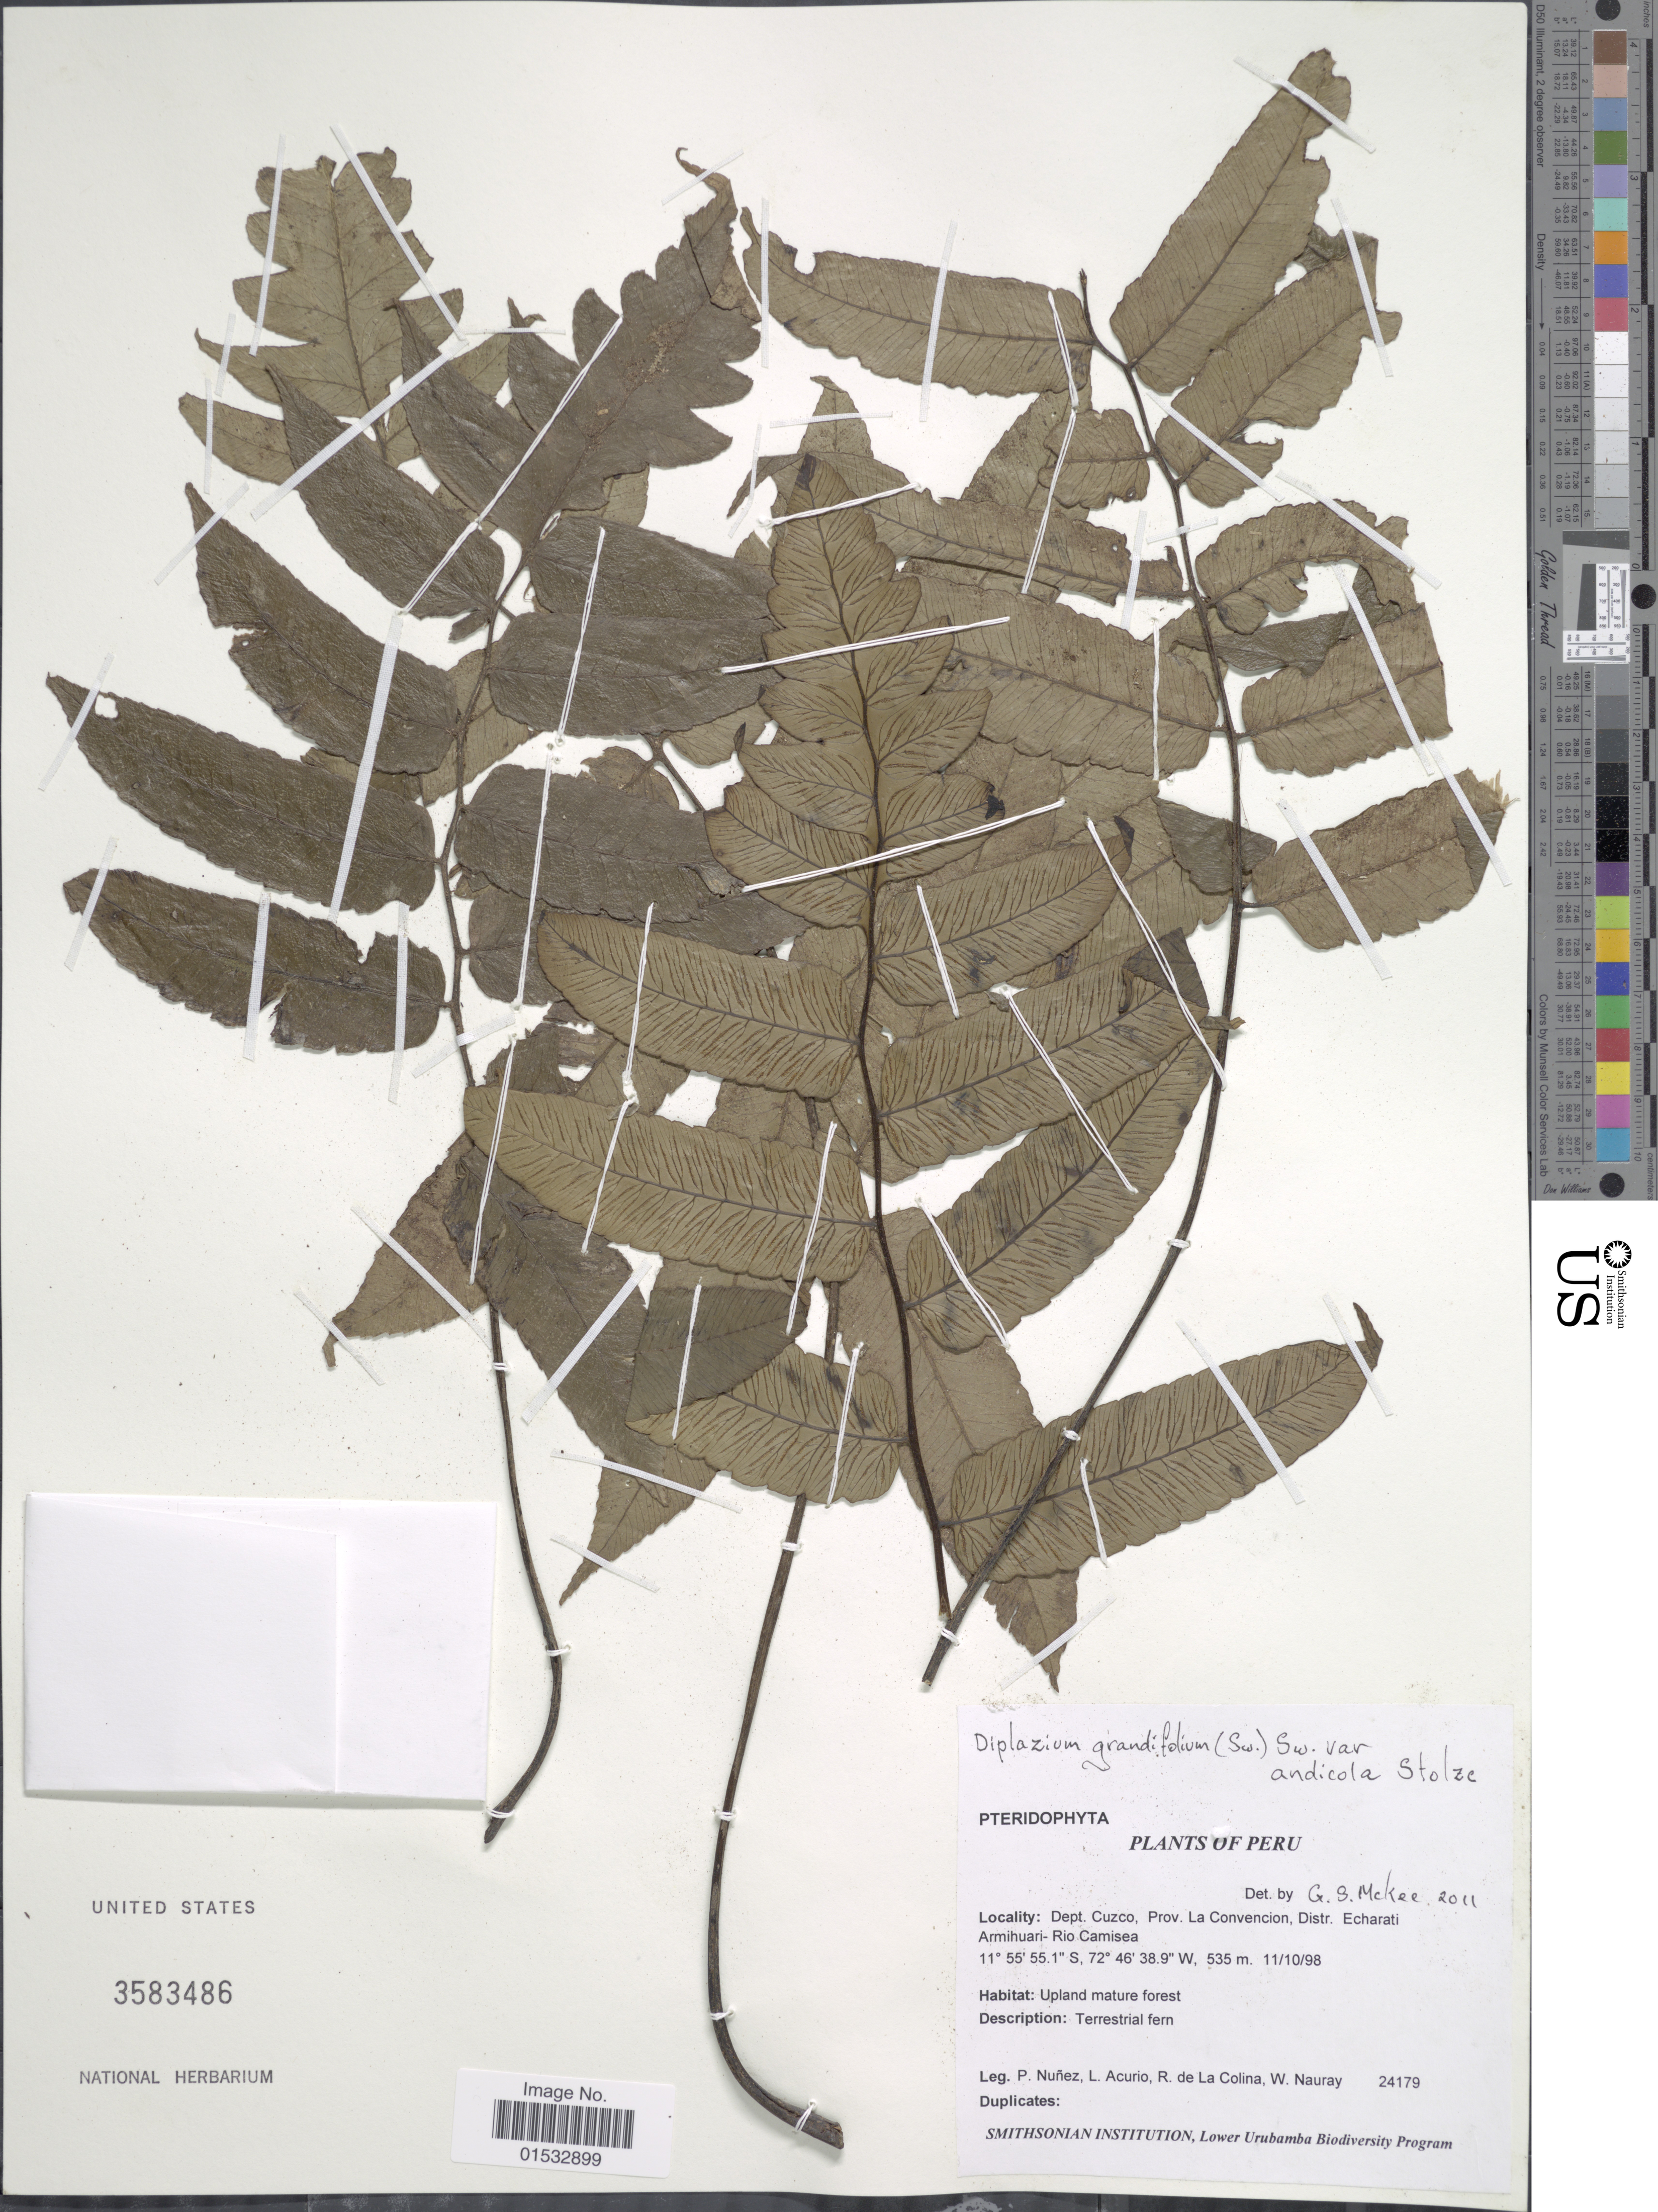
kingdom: Plantae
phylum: Tracheophyta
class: Polypodiopsida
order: Polypodiales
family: Athyriaceae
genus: Diplazium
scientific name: Diplazium grandifolium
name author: Sw.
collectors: P. Nuñez V., L. Acurio, R. Colina & W. Nauray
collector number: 24179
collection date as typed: Transcribed d/m/y: 11/10/98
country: Peru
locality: Dept. Cuzco, Prov. La Convencion, Distr. Echarati, Armihuari- Rio Camisea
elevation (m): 535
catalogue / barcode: US 3583486